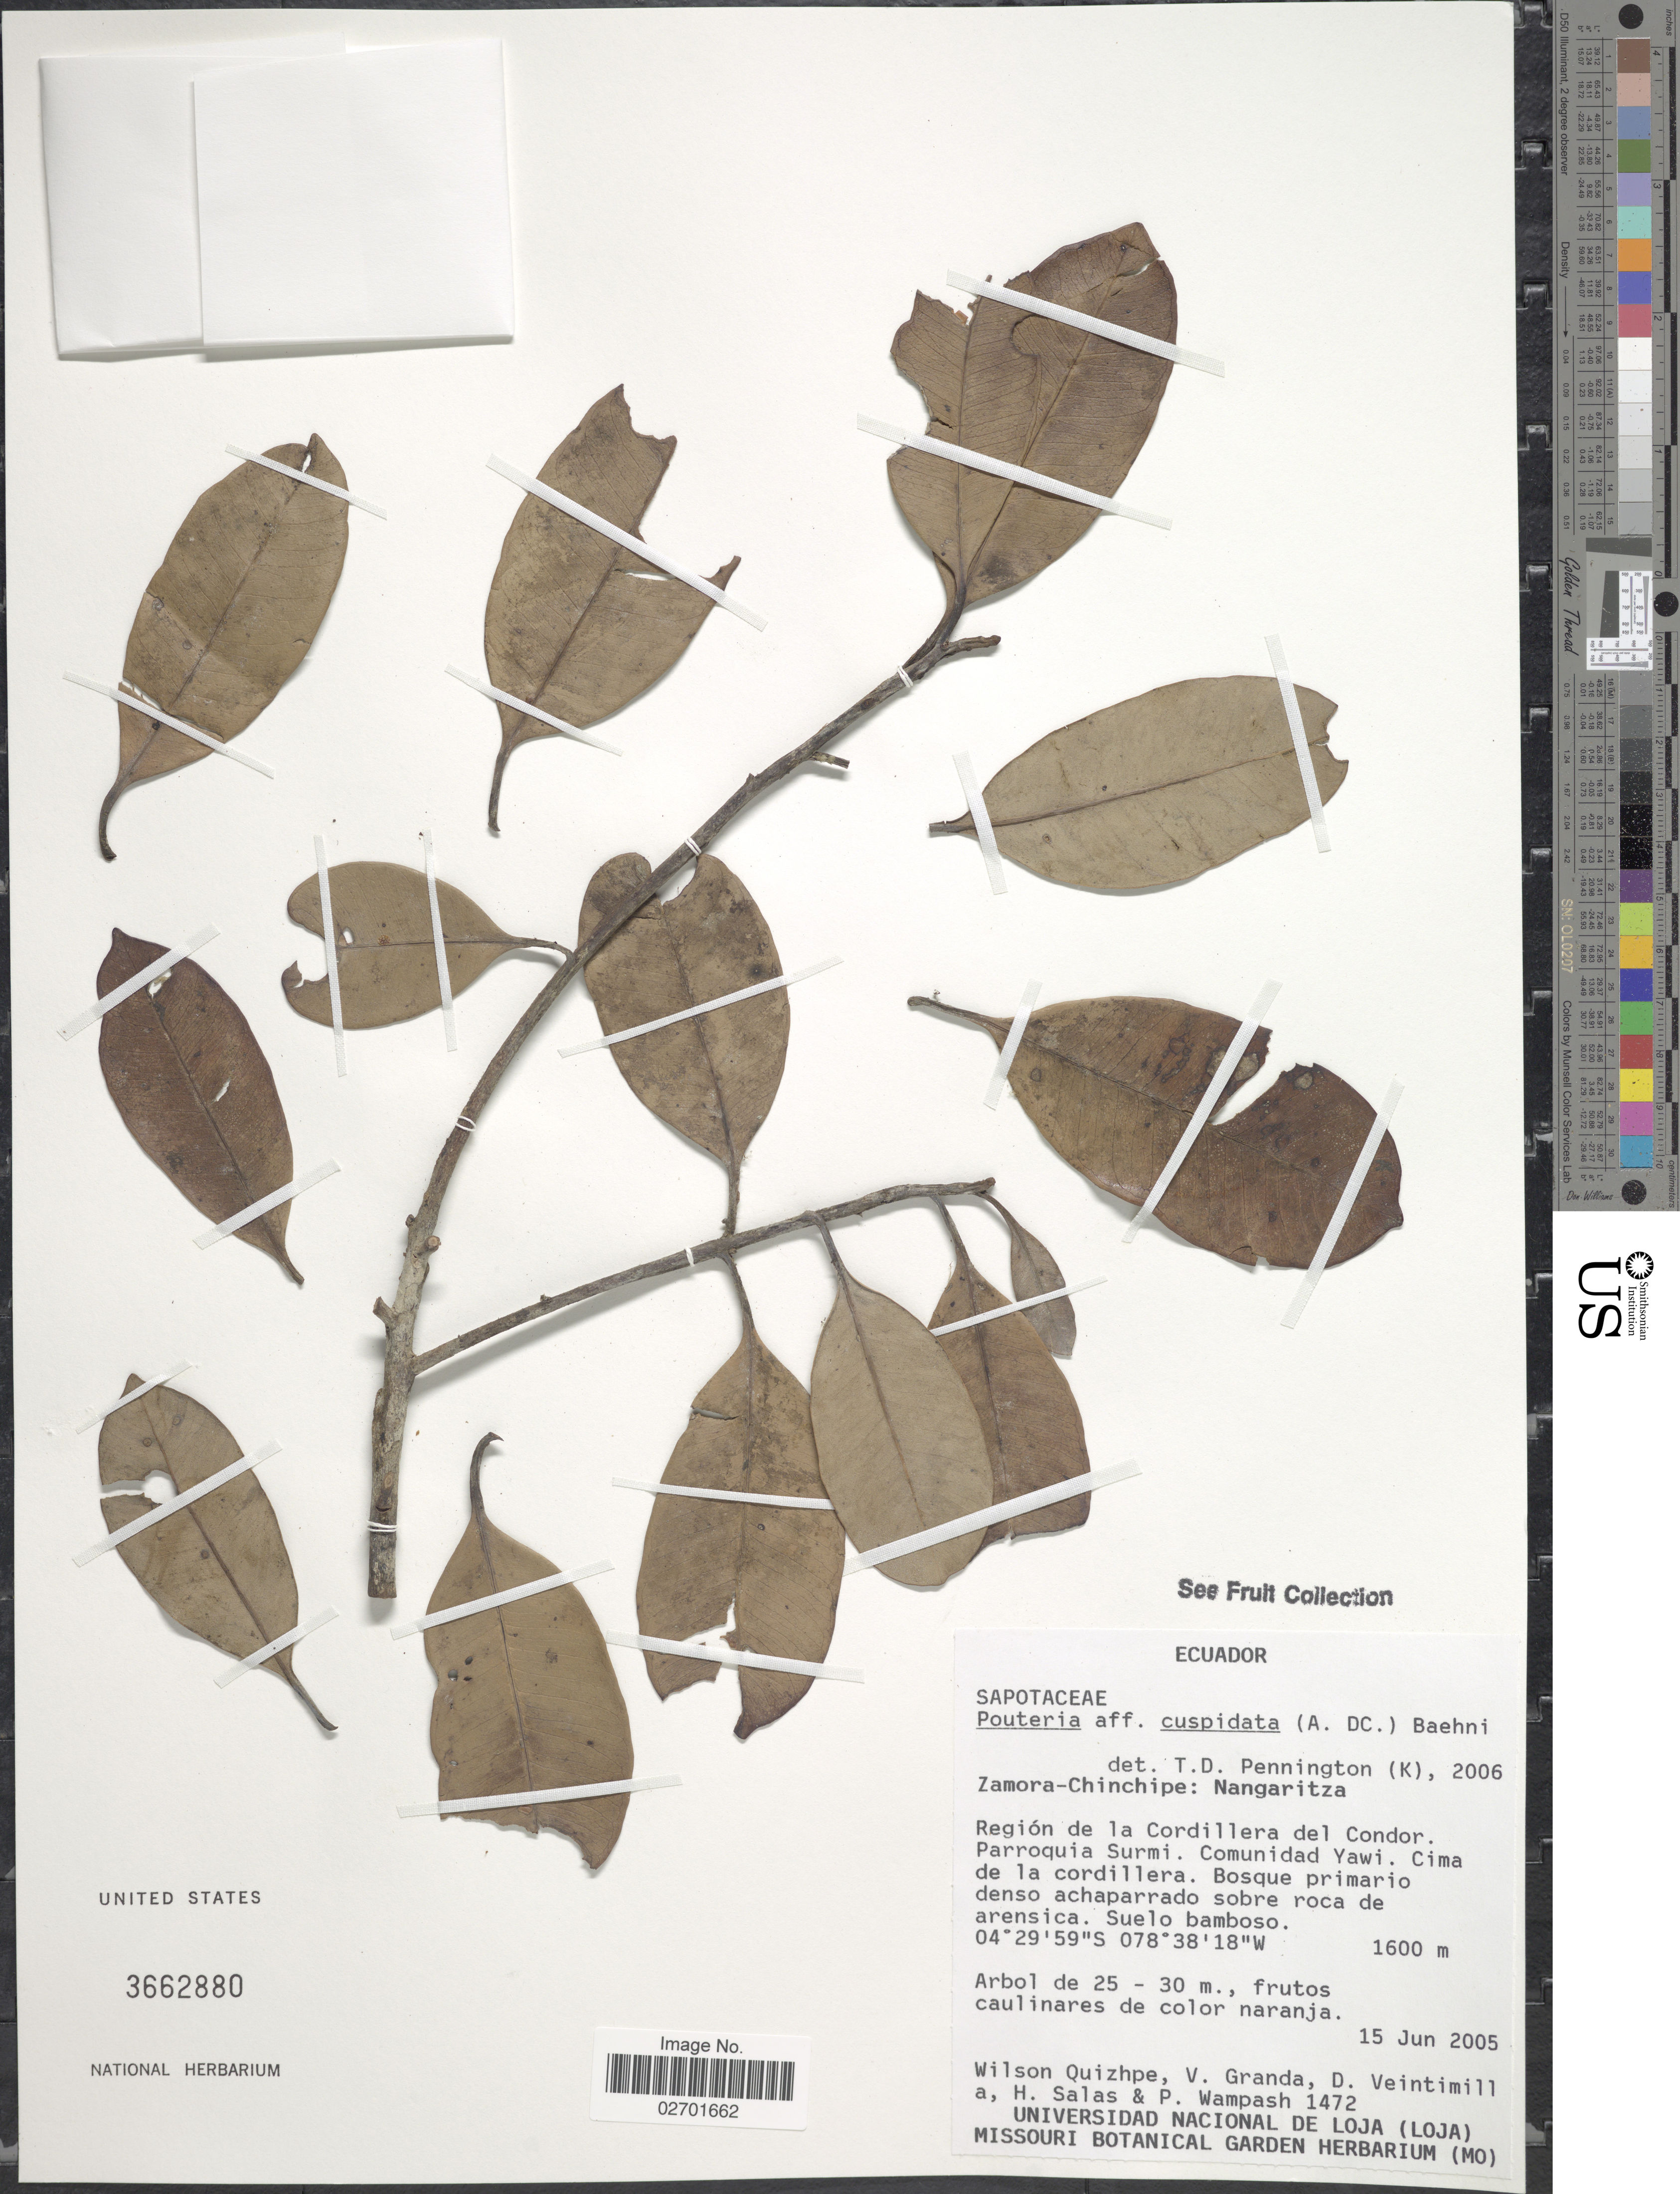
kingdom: Plantae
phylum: Tracheophyta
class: Magnoliopsida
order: Ericales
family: Sapotaceae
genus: Pouteria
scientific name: Pouteria cuspidata subsp. cuspidata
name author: (A. DC.) Baehni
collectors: W. Quizhpe, V. Granda, D. Veintimill, H. Salas & P. Wampash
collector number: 1472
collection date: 2005-06-15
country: Ecuador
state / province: Zamora-Chinchipe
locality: Zamora-Chinchipe: Nangaritza, Region de la Cordillera del Condor, Parroquia Surmi, Comunidad Yawi, Cima de la cordillera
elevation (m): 1600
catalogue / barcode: US 3662880